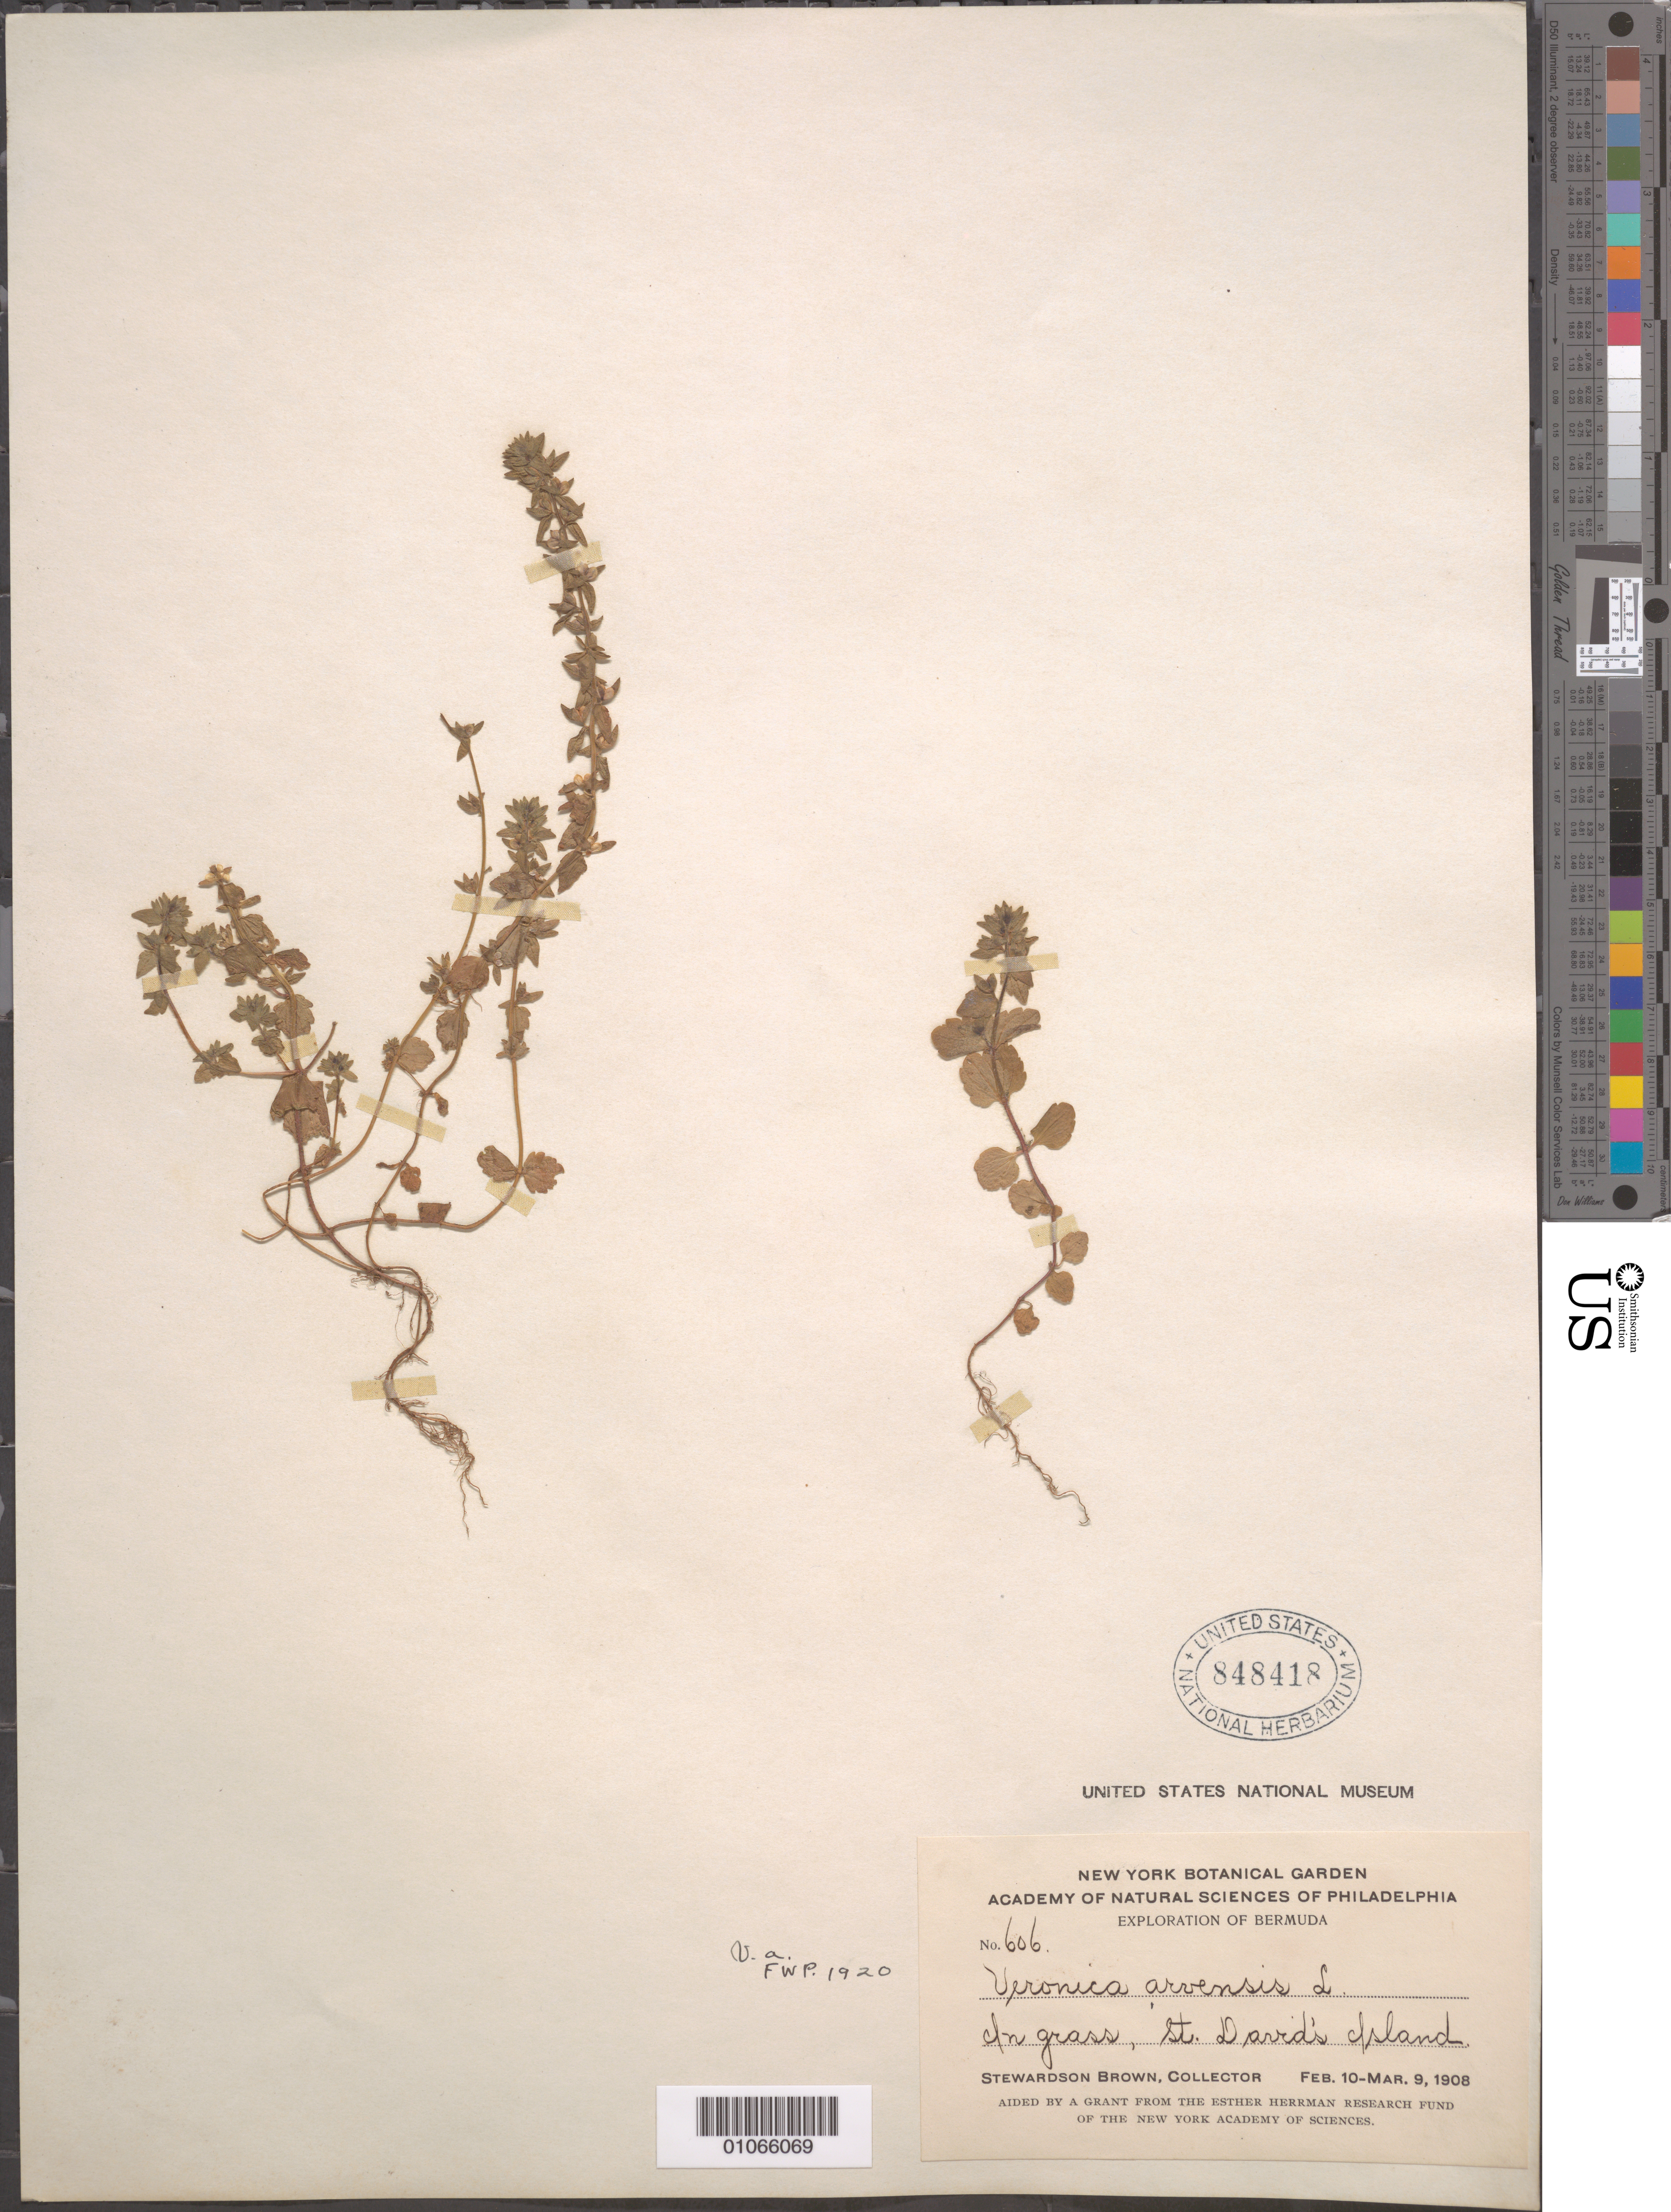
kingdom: Plantae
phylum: Tracheophyta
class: Magnoliopsida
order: Lamiales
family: Plantaginaceae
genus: Veronica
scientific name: Veronica arvensis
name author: L.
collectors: S. Brown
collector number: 606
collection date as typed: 10 Feb 1908 to 09 Mar 1908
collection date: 1908-02-10/1908-03-09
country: Bermuda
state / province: St. George's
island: Bermuda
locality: In grass, St. David's Island.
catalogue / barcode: US 848418